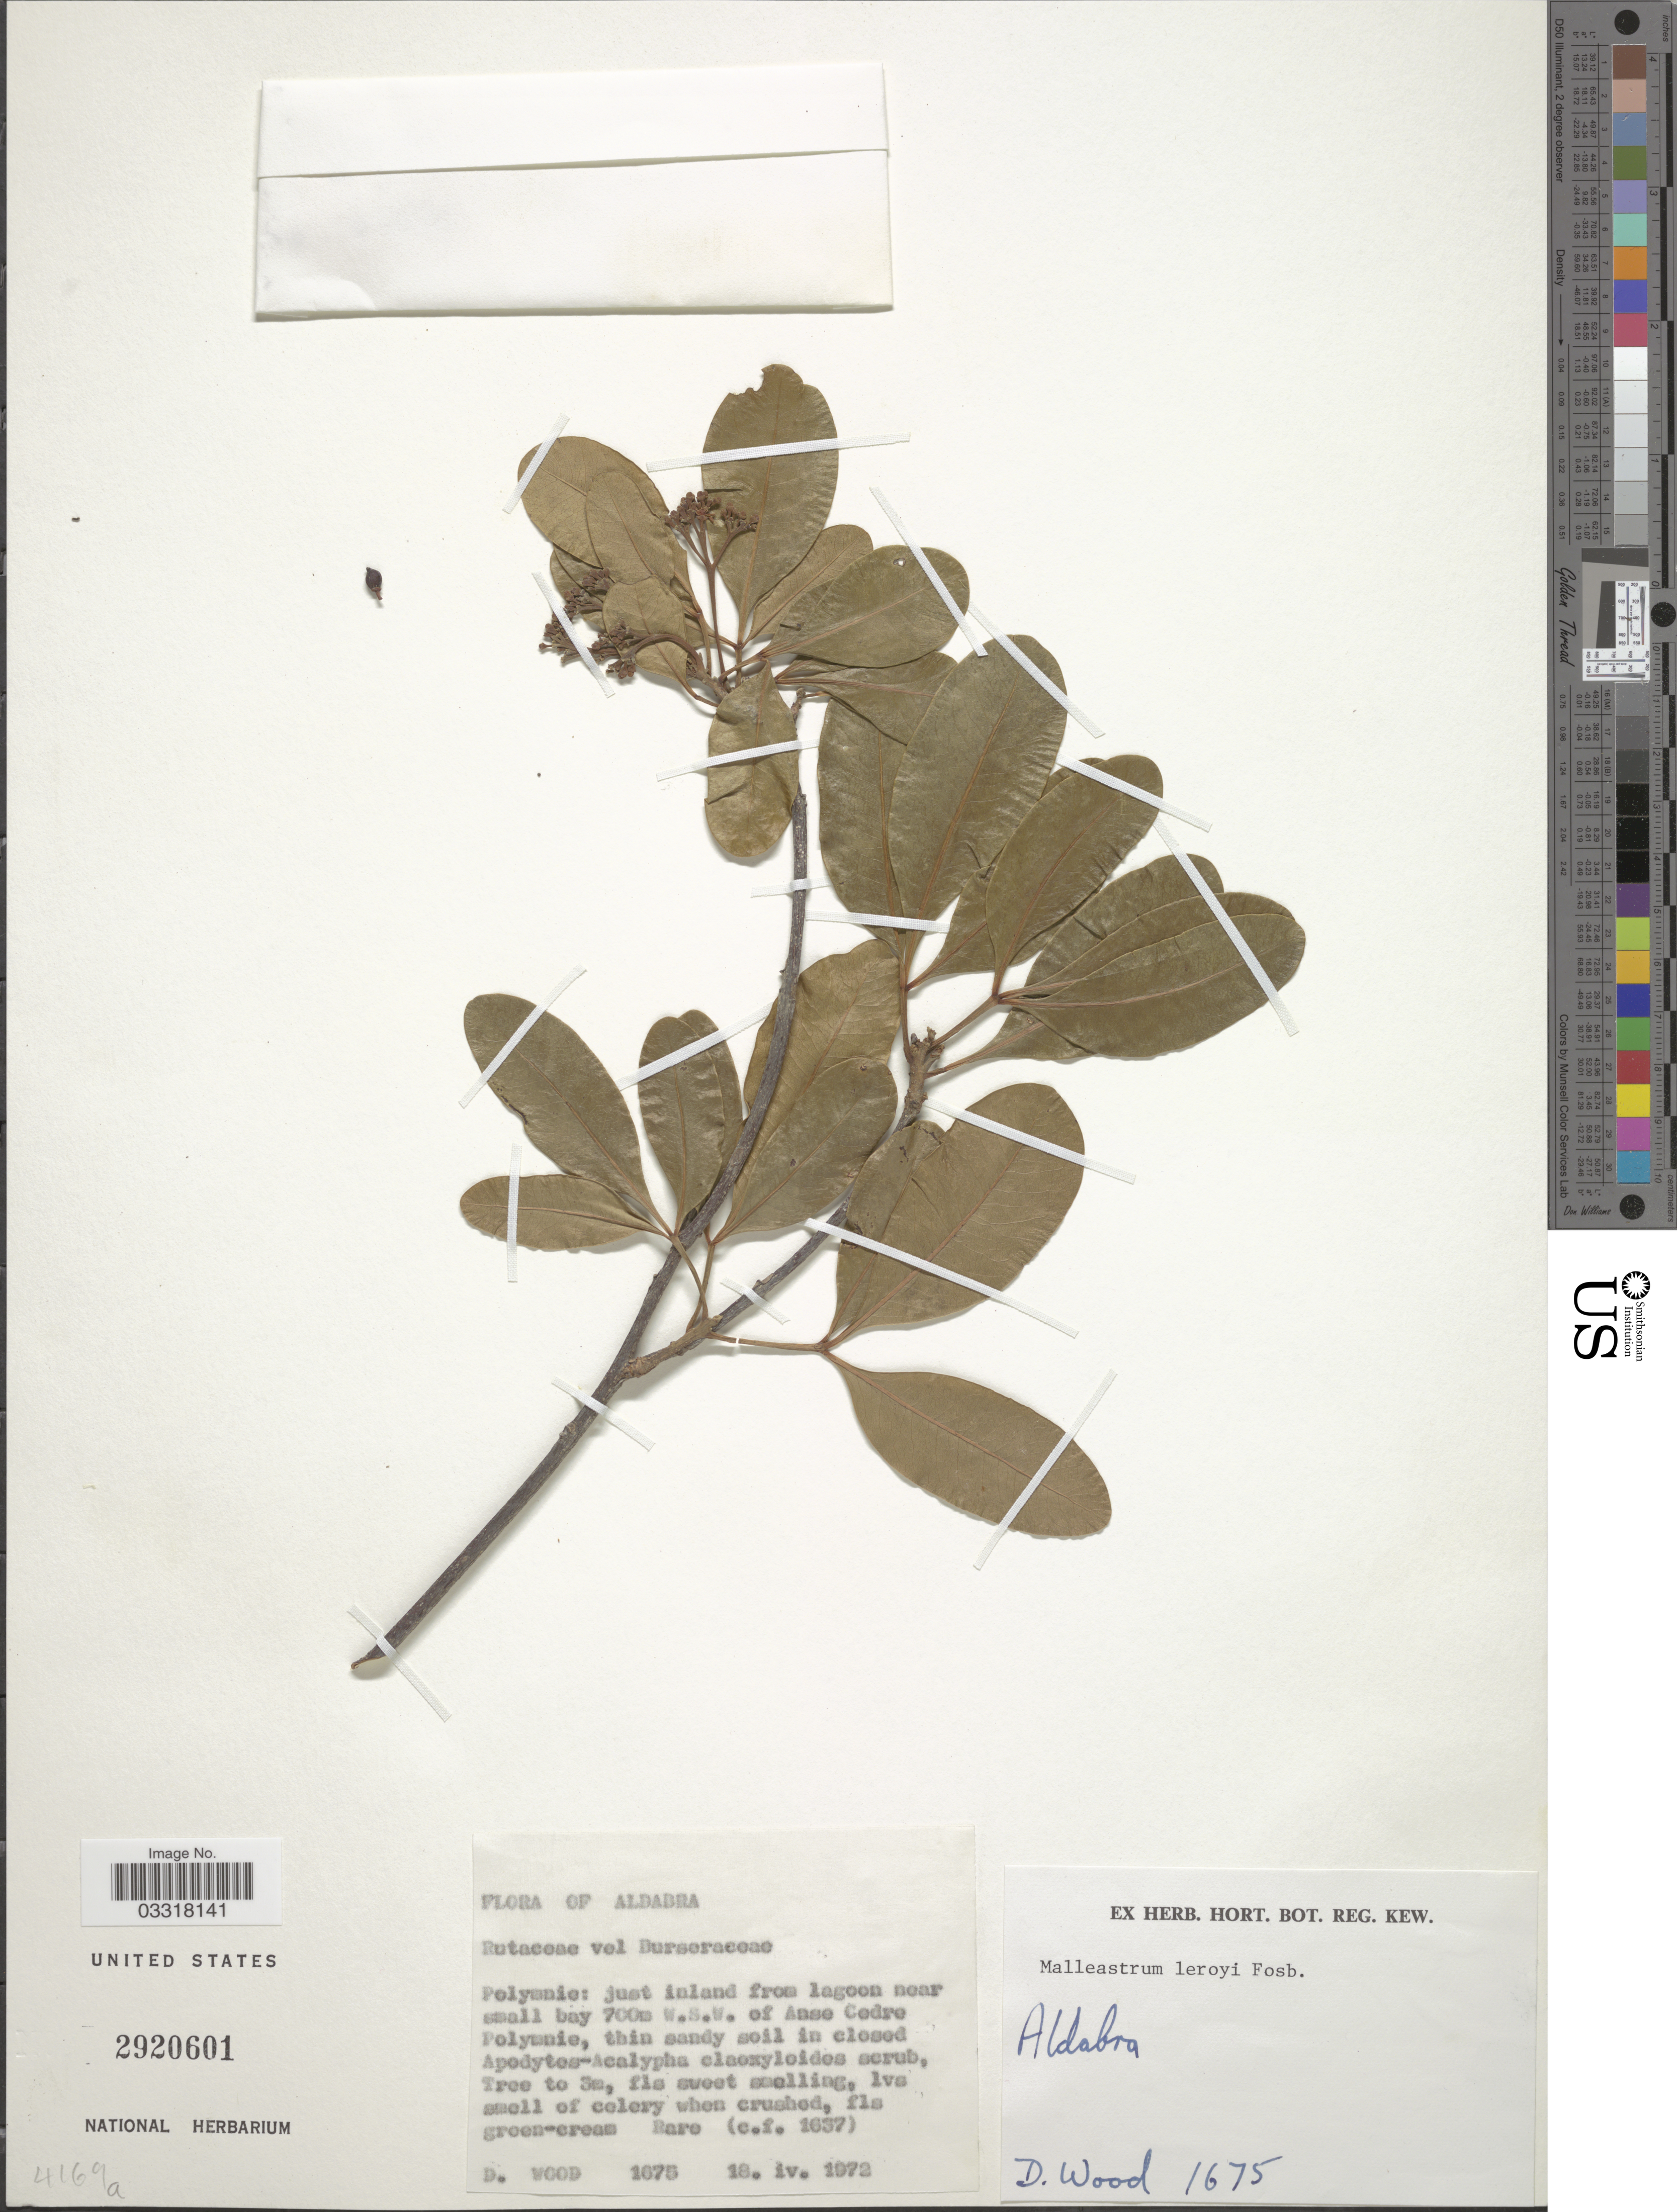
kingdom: Plantae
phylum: Tracheophyta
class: Magnoliopsida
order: Sapindales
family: Meliaceae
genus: Malleastrum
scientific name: Malleastrum leroyi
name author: Fosberg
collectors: D. Wood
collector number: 1675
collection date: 1972-04-18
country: Seychelles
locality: Aldabra. Polymnie: just inland from lagoon near small bay 700m W.S.W. of Anse [interpreted] Cedre Polyunie [interpreted].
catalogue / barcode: US 2920601